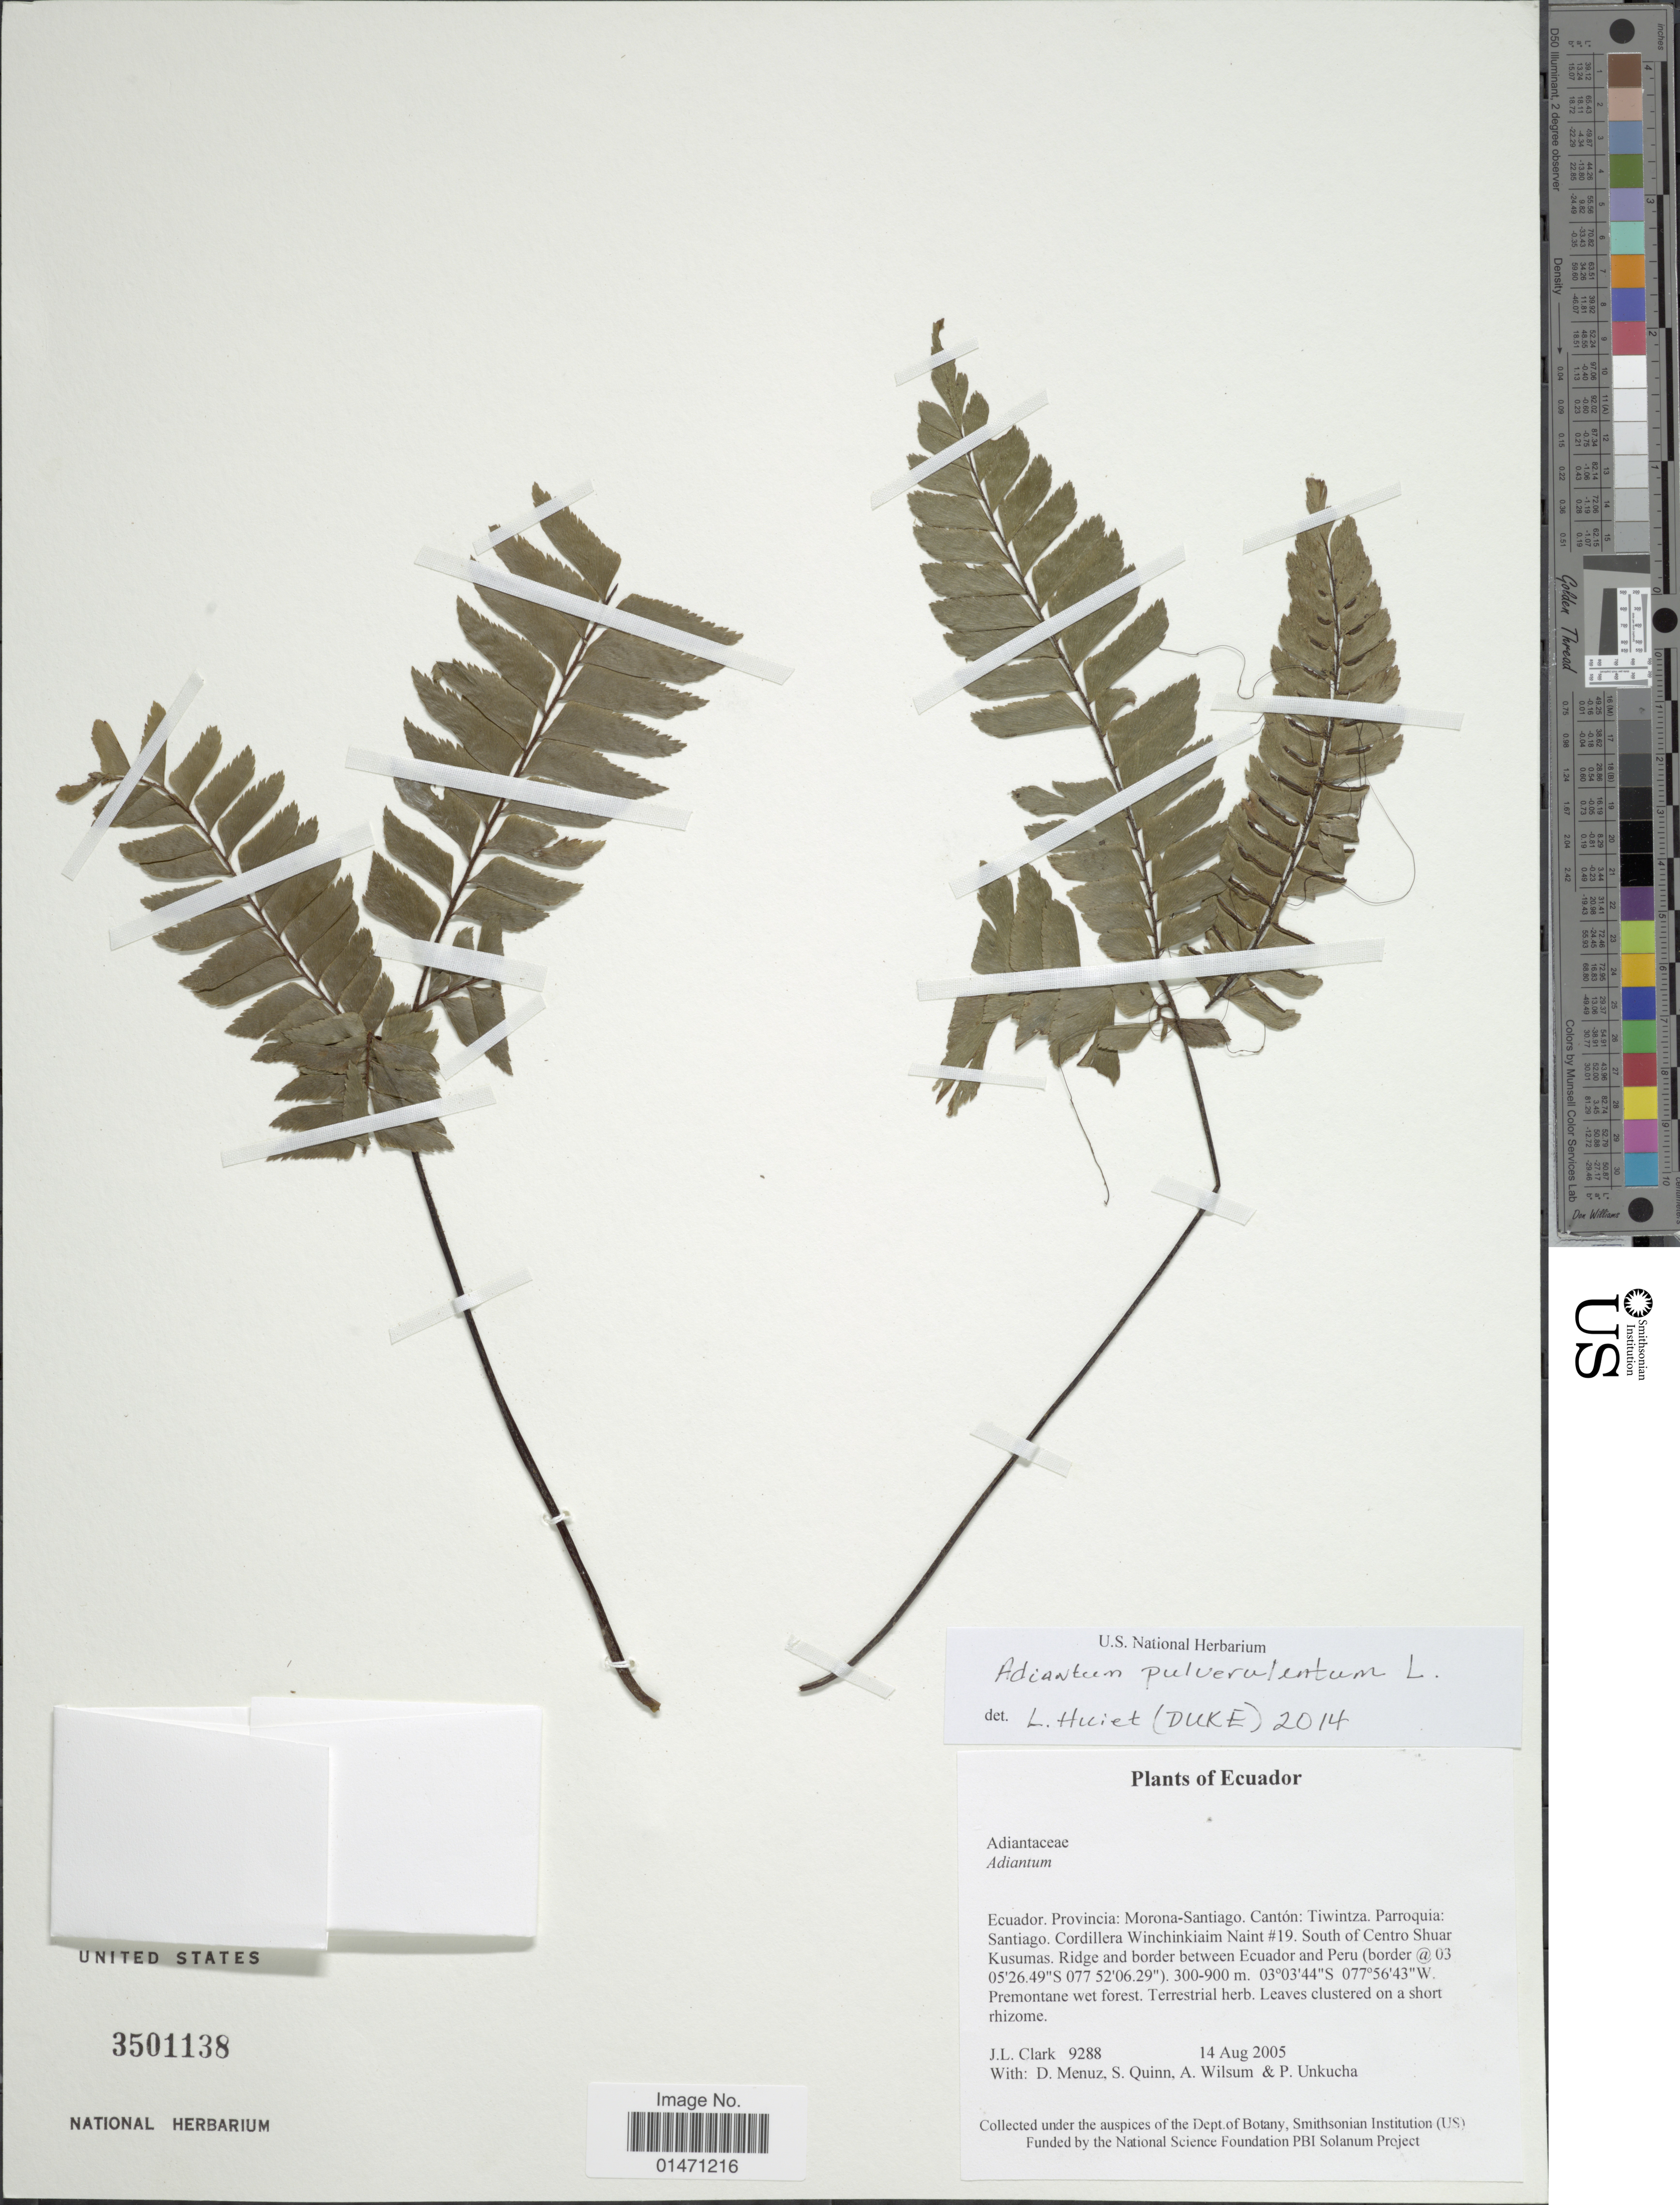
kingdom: Plantae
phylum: Tracheophyta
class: Polypodiopsida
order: Polypodiales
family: Pteridaceae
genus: Adiantum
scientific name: Adiantum pulverulentum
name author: L.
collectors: J. L. Clark, D. Menuz, S. Quinn, A. Wilsum & P. Unkucha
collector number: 9288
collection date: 2005-08-14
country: Ecuador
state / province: Morona-Santiago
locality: Plants of Ecuador, Provincia: Morona-Santiago, Cantón: Tiwintza, Parroquia: Santiago, Cordillera Winchinkiaim Naint #19, south of Centro Shuar Kusumas ridge and border between Ecuador and Peru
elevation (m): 300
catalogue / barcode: US 3501138